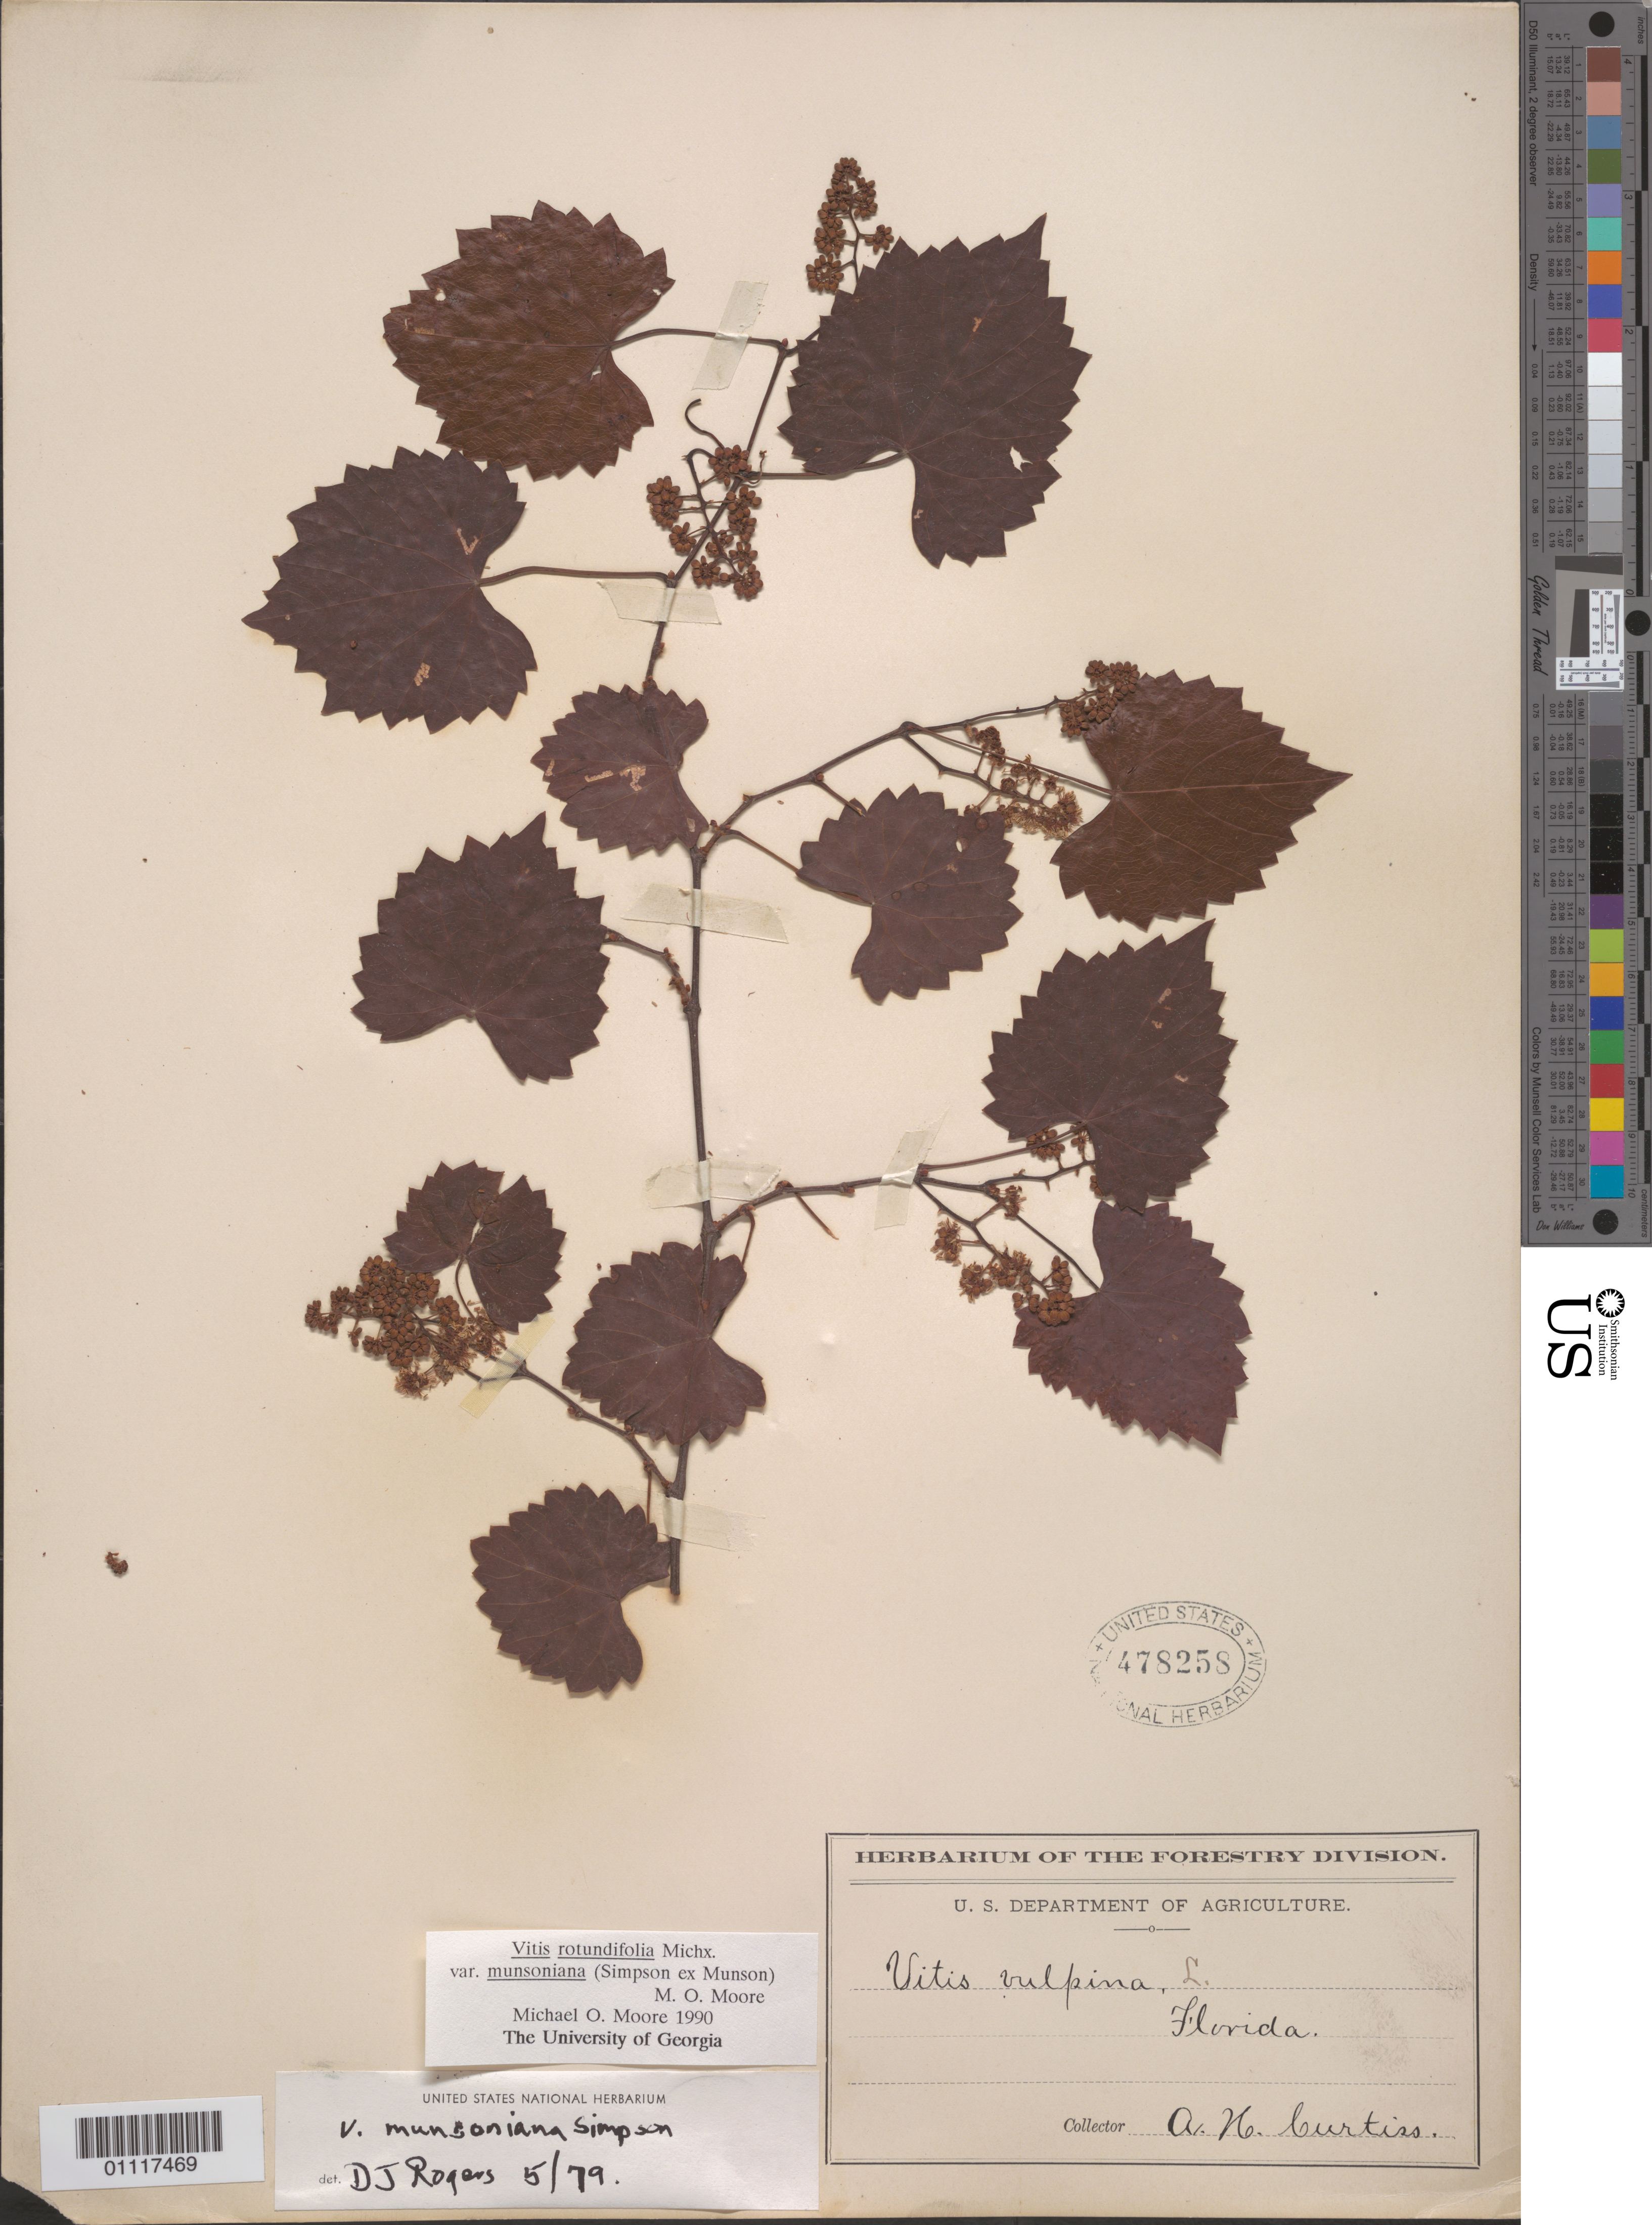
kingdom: Plantae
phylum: Tracheophyta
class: Magnoliopsida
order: Vitales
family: Vitaceae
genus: Vitis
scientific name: Vitis rotundifolia var. munsoniana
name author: (J.H. Simpson ex Munson) M.O. Moore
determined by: Moore, M. O.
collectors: A. H. Curtiss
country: United States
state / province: Florida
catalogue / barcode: US 478258